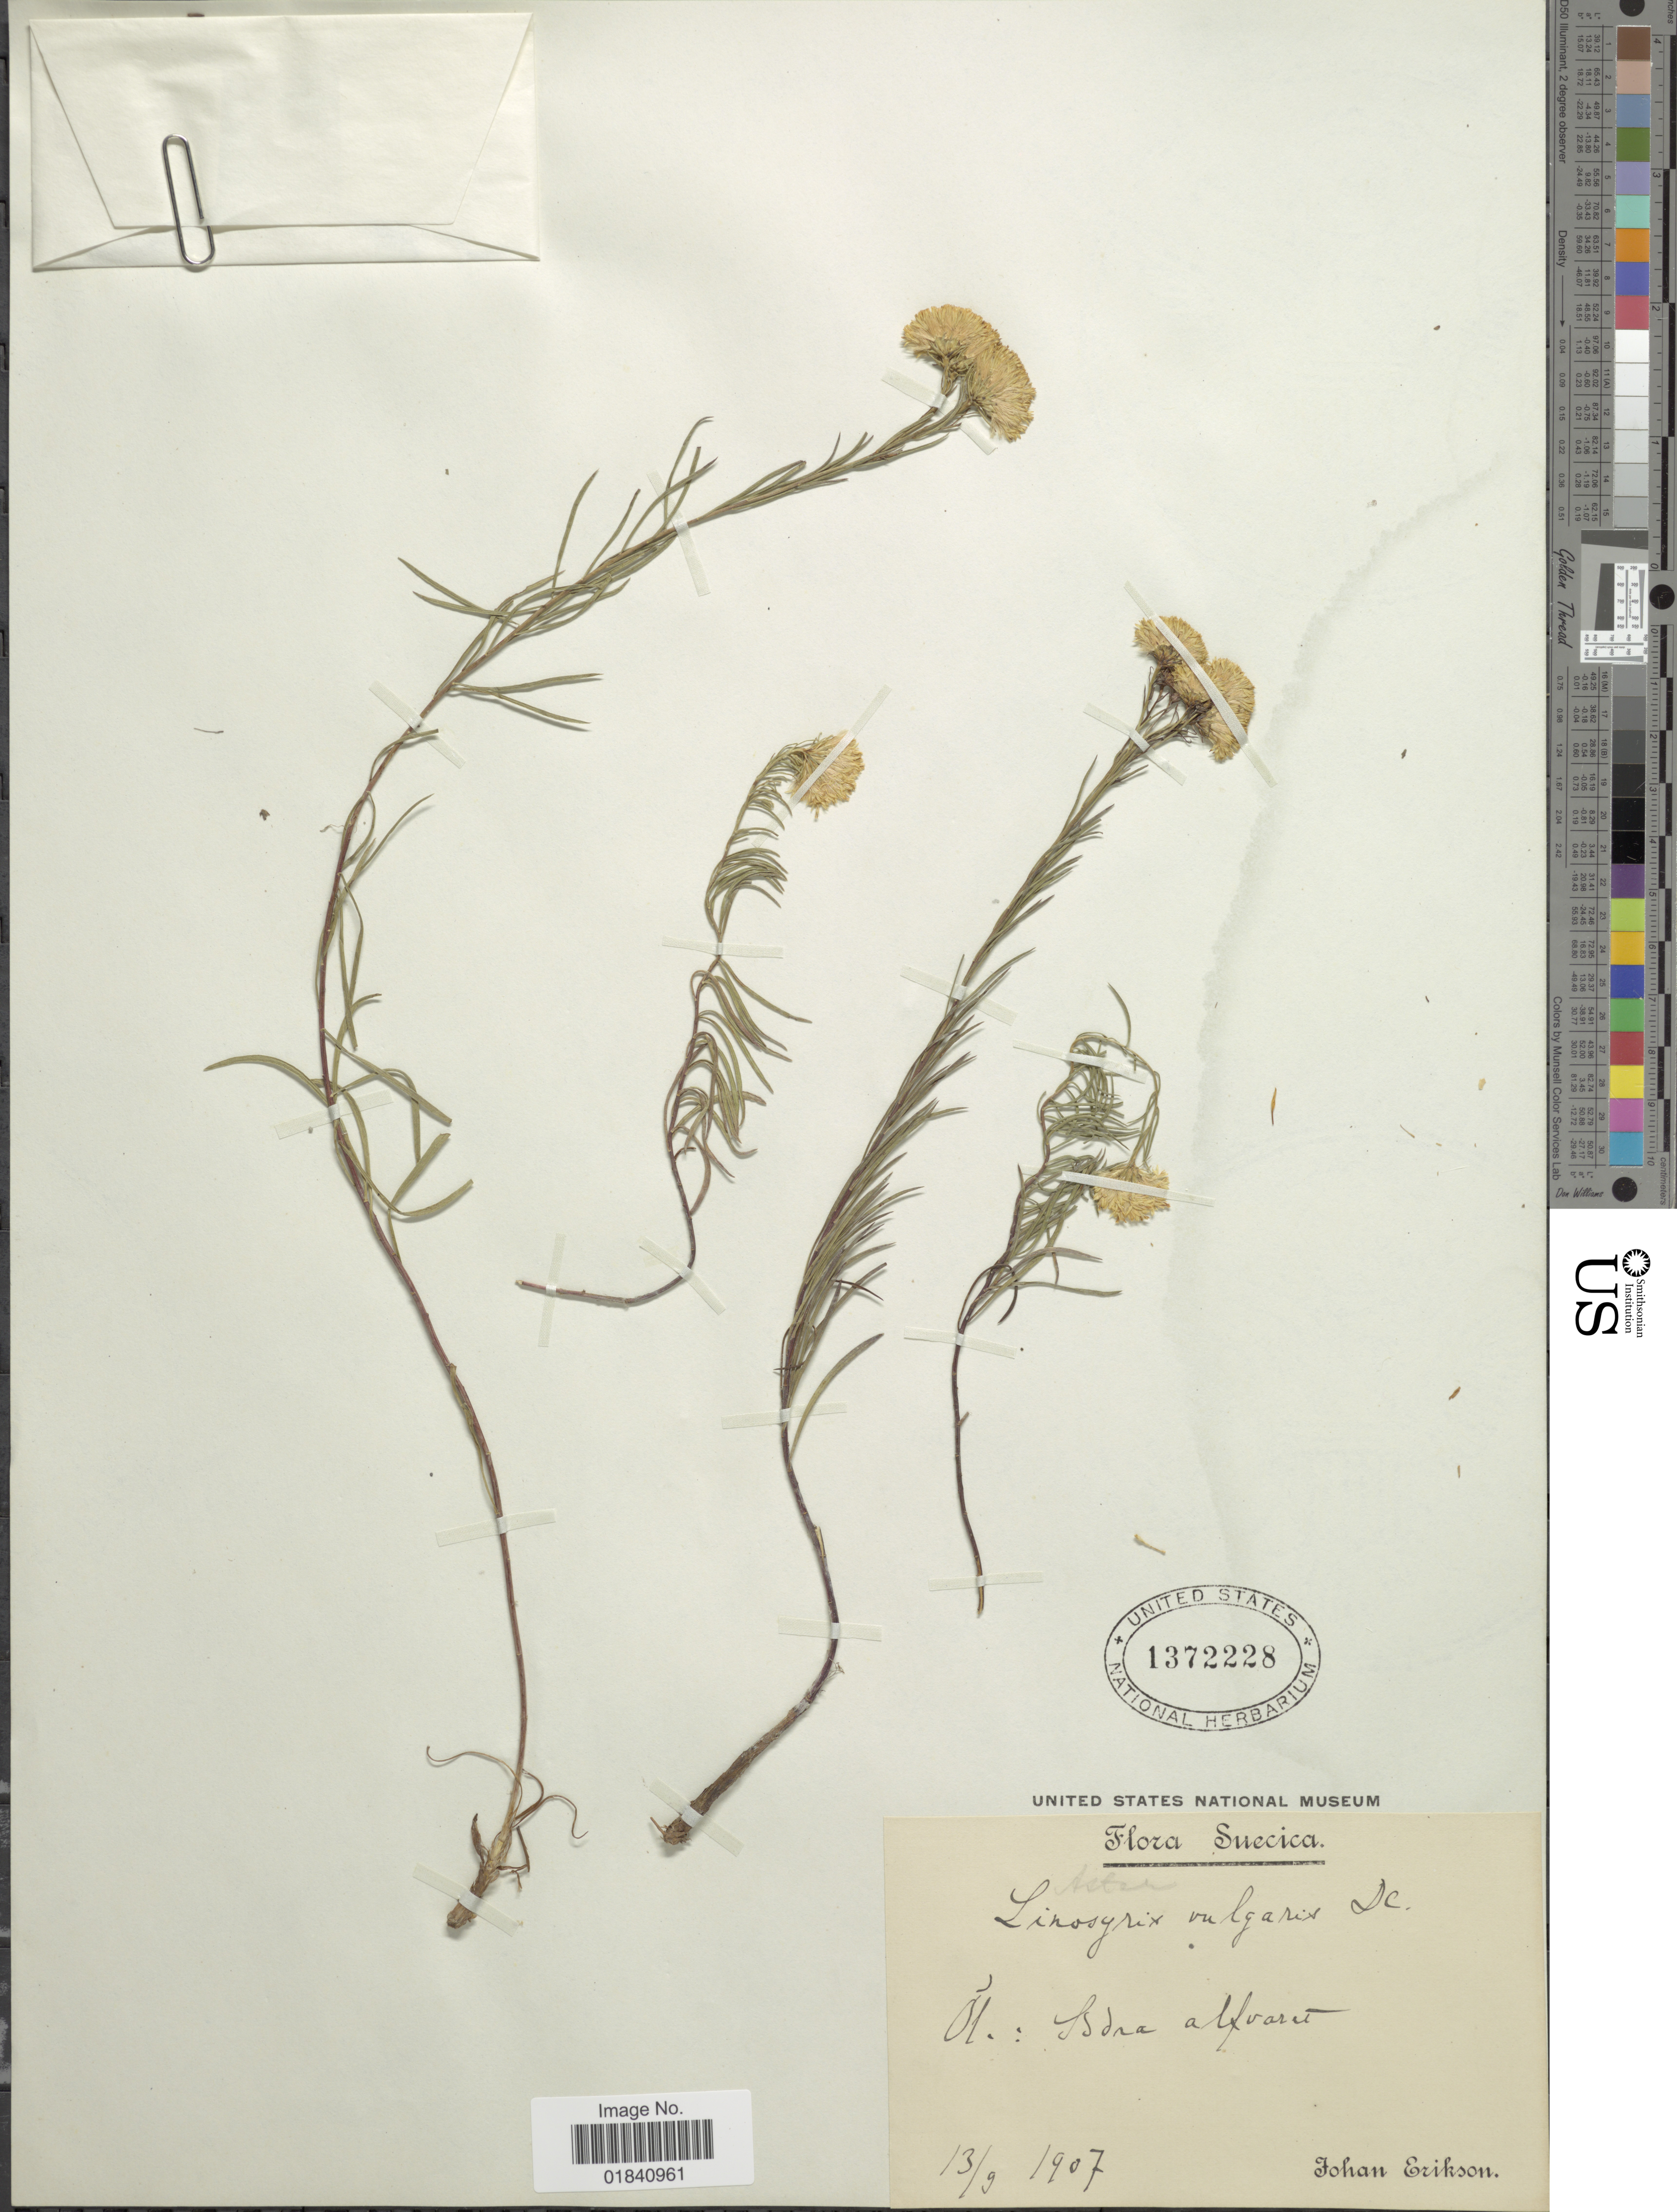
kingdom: Plantae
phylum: Tracheophyta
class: Magnoliopsida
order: Asterales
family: Asteraceae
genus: Senecio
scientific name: Senecio vulgaris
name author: L.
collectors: J. Erikson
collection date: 1907-09-13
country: Sweden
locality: Ol.: Sddra alfvaret [interpreted]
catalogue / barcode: US 1372228